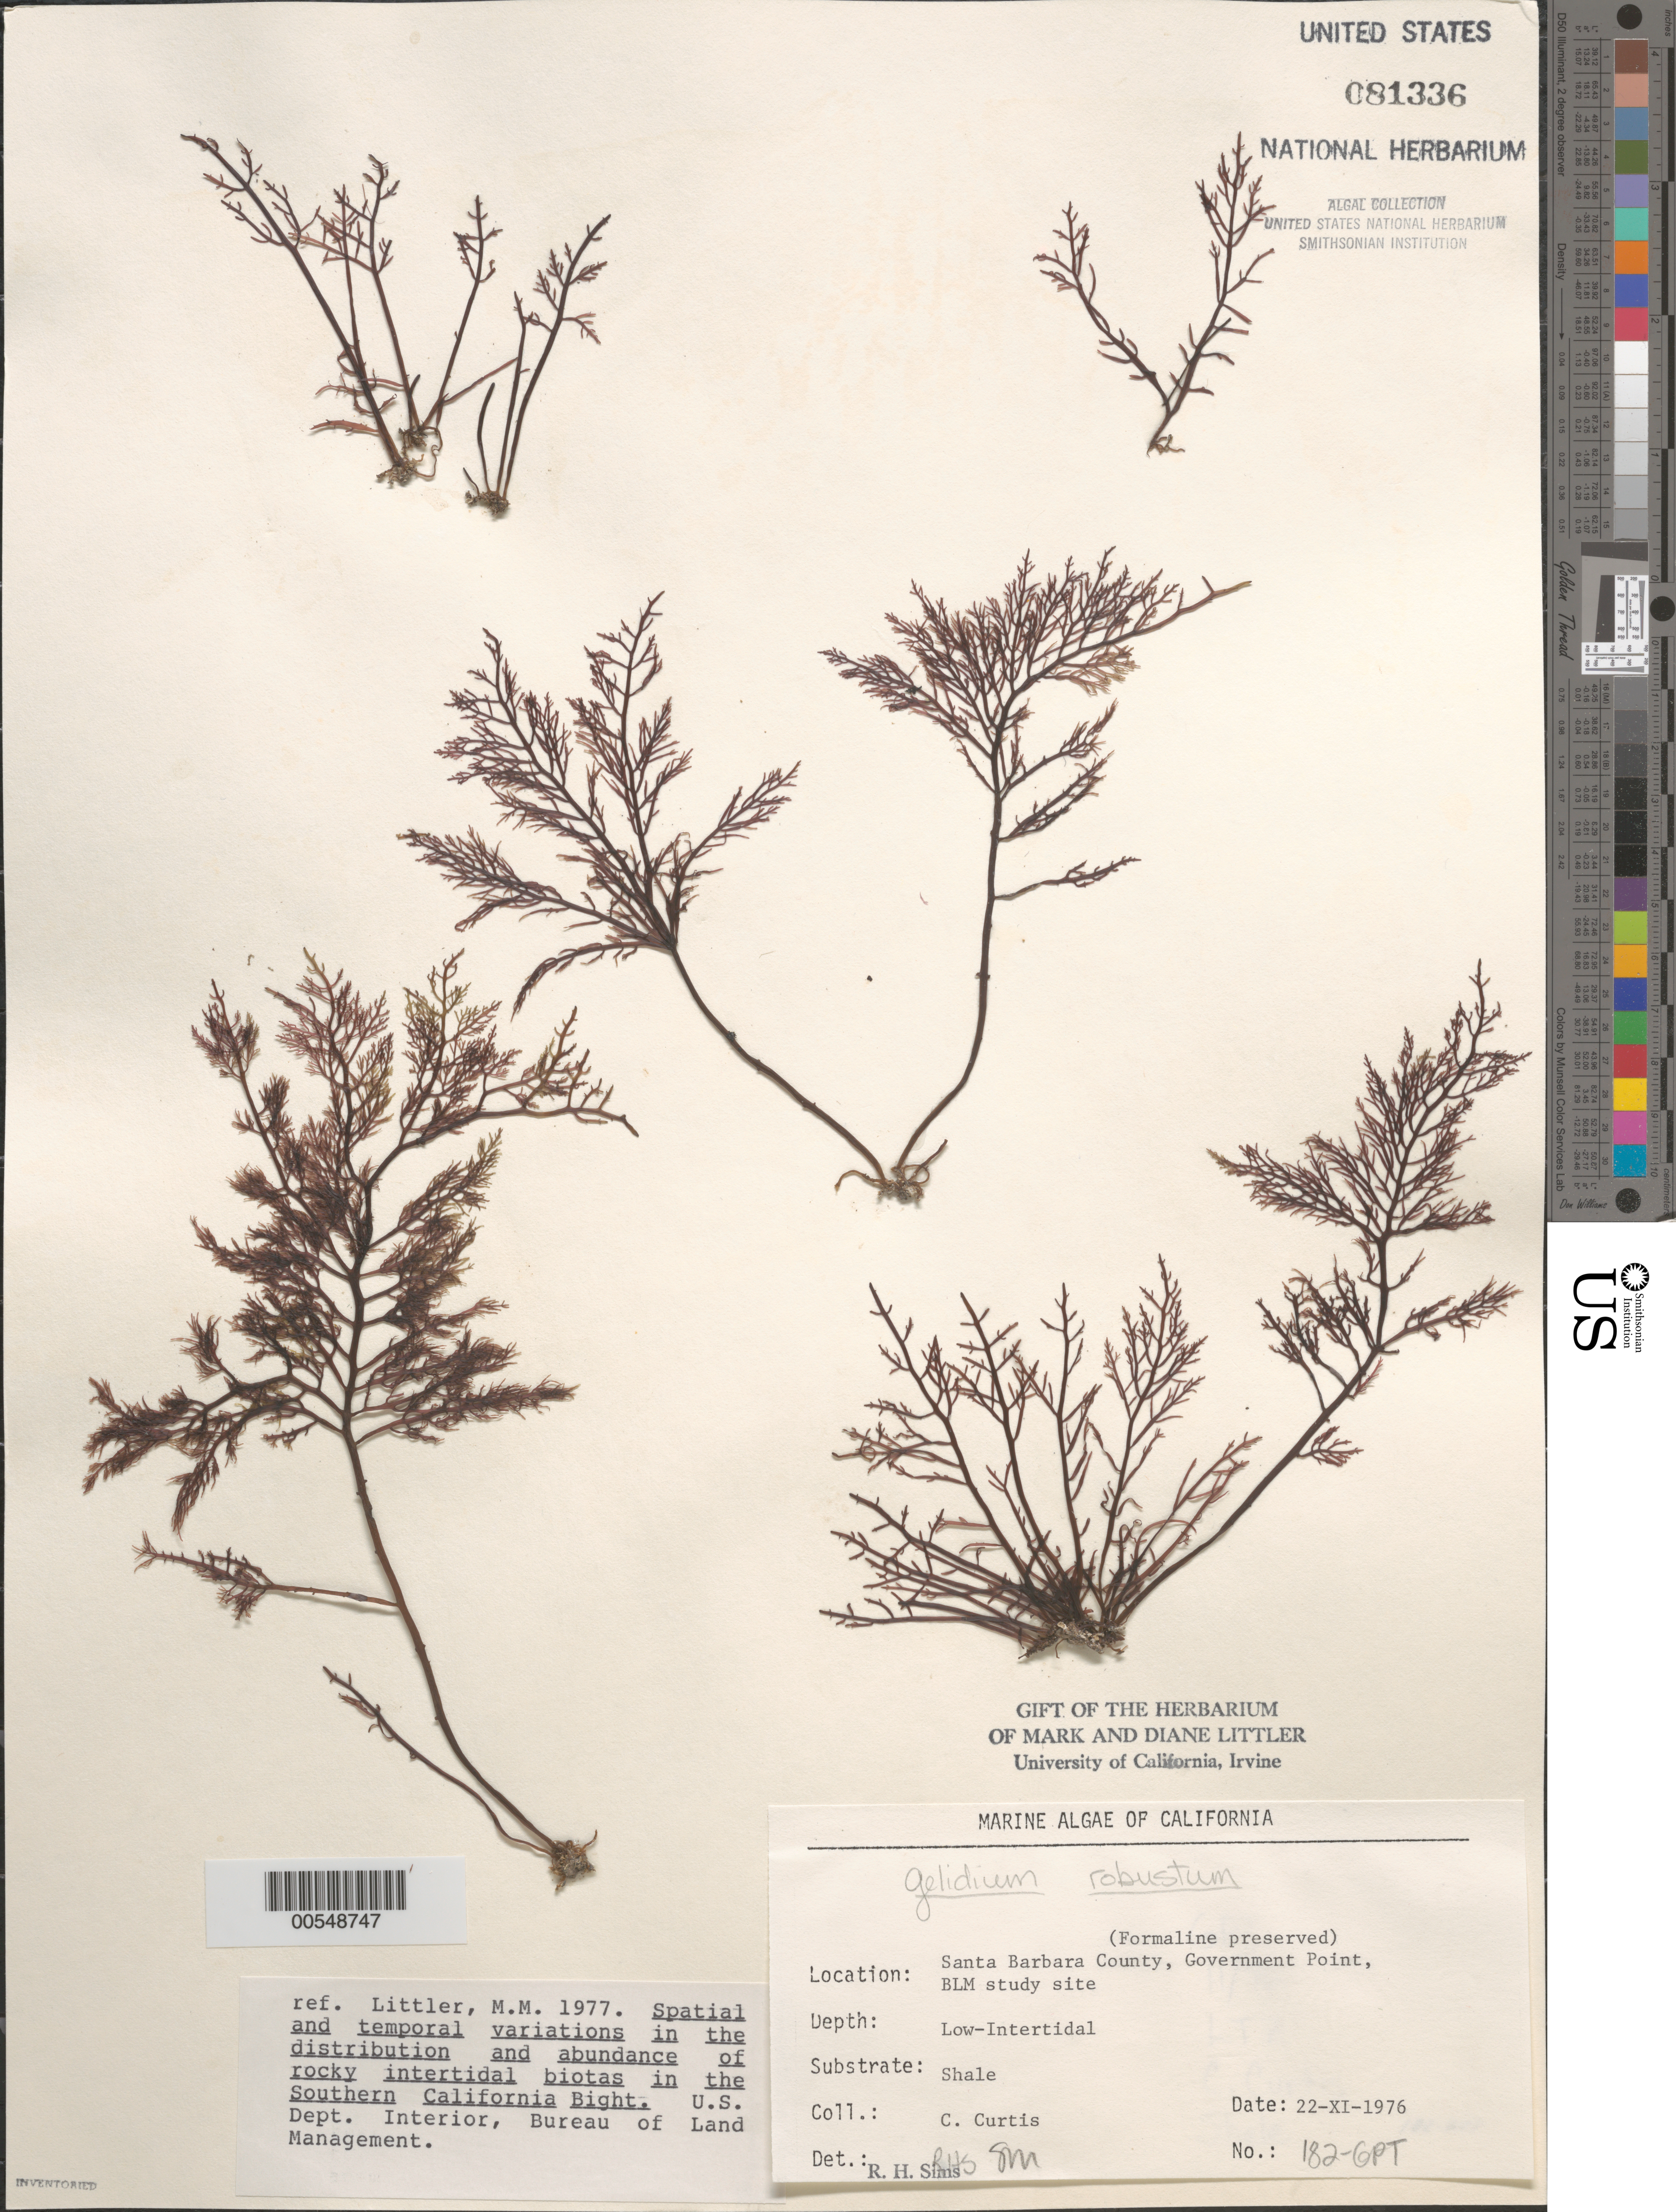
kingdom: Plantae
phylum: Rhodophyta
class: Florideophyceae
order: Gelidiales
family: Gelidiaceae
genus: Gelidium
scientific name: Gelidium robustum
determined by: Sims, Robert H.; Murray, S. N.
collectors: C. Curtis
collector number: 182-gpt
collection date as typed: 22 Nov 1976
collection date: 1976-11-22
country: United States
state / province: California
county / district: Santa Barbara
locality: Government Point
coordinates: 34 26'31"N, 120 24'06"W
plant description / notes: BLM-SOCALBIGHT Rocky Intertidal Survey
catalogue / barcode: US 81336